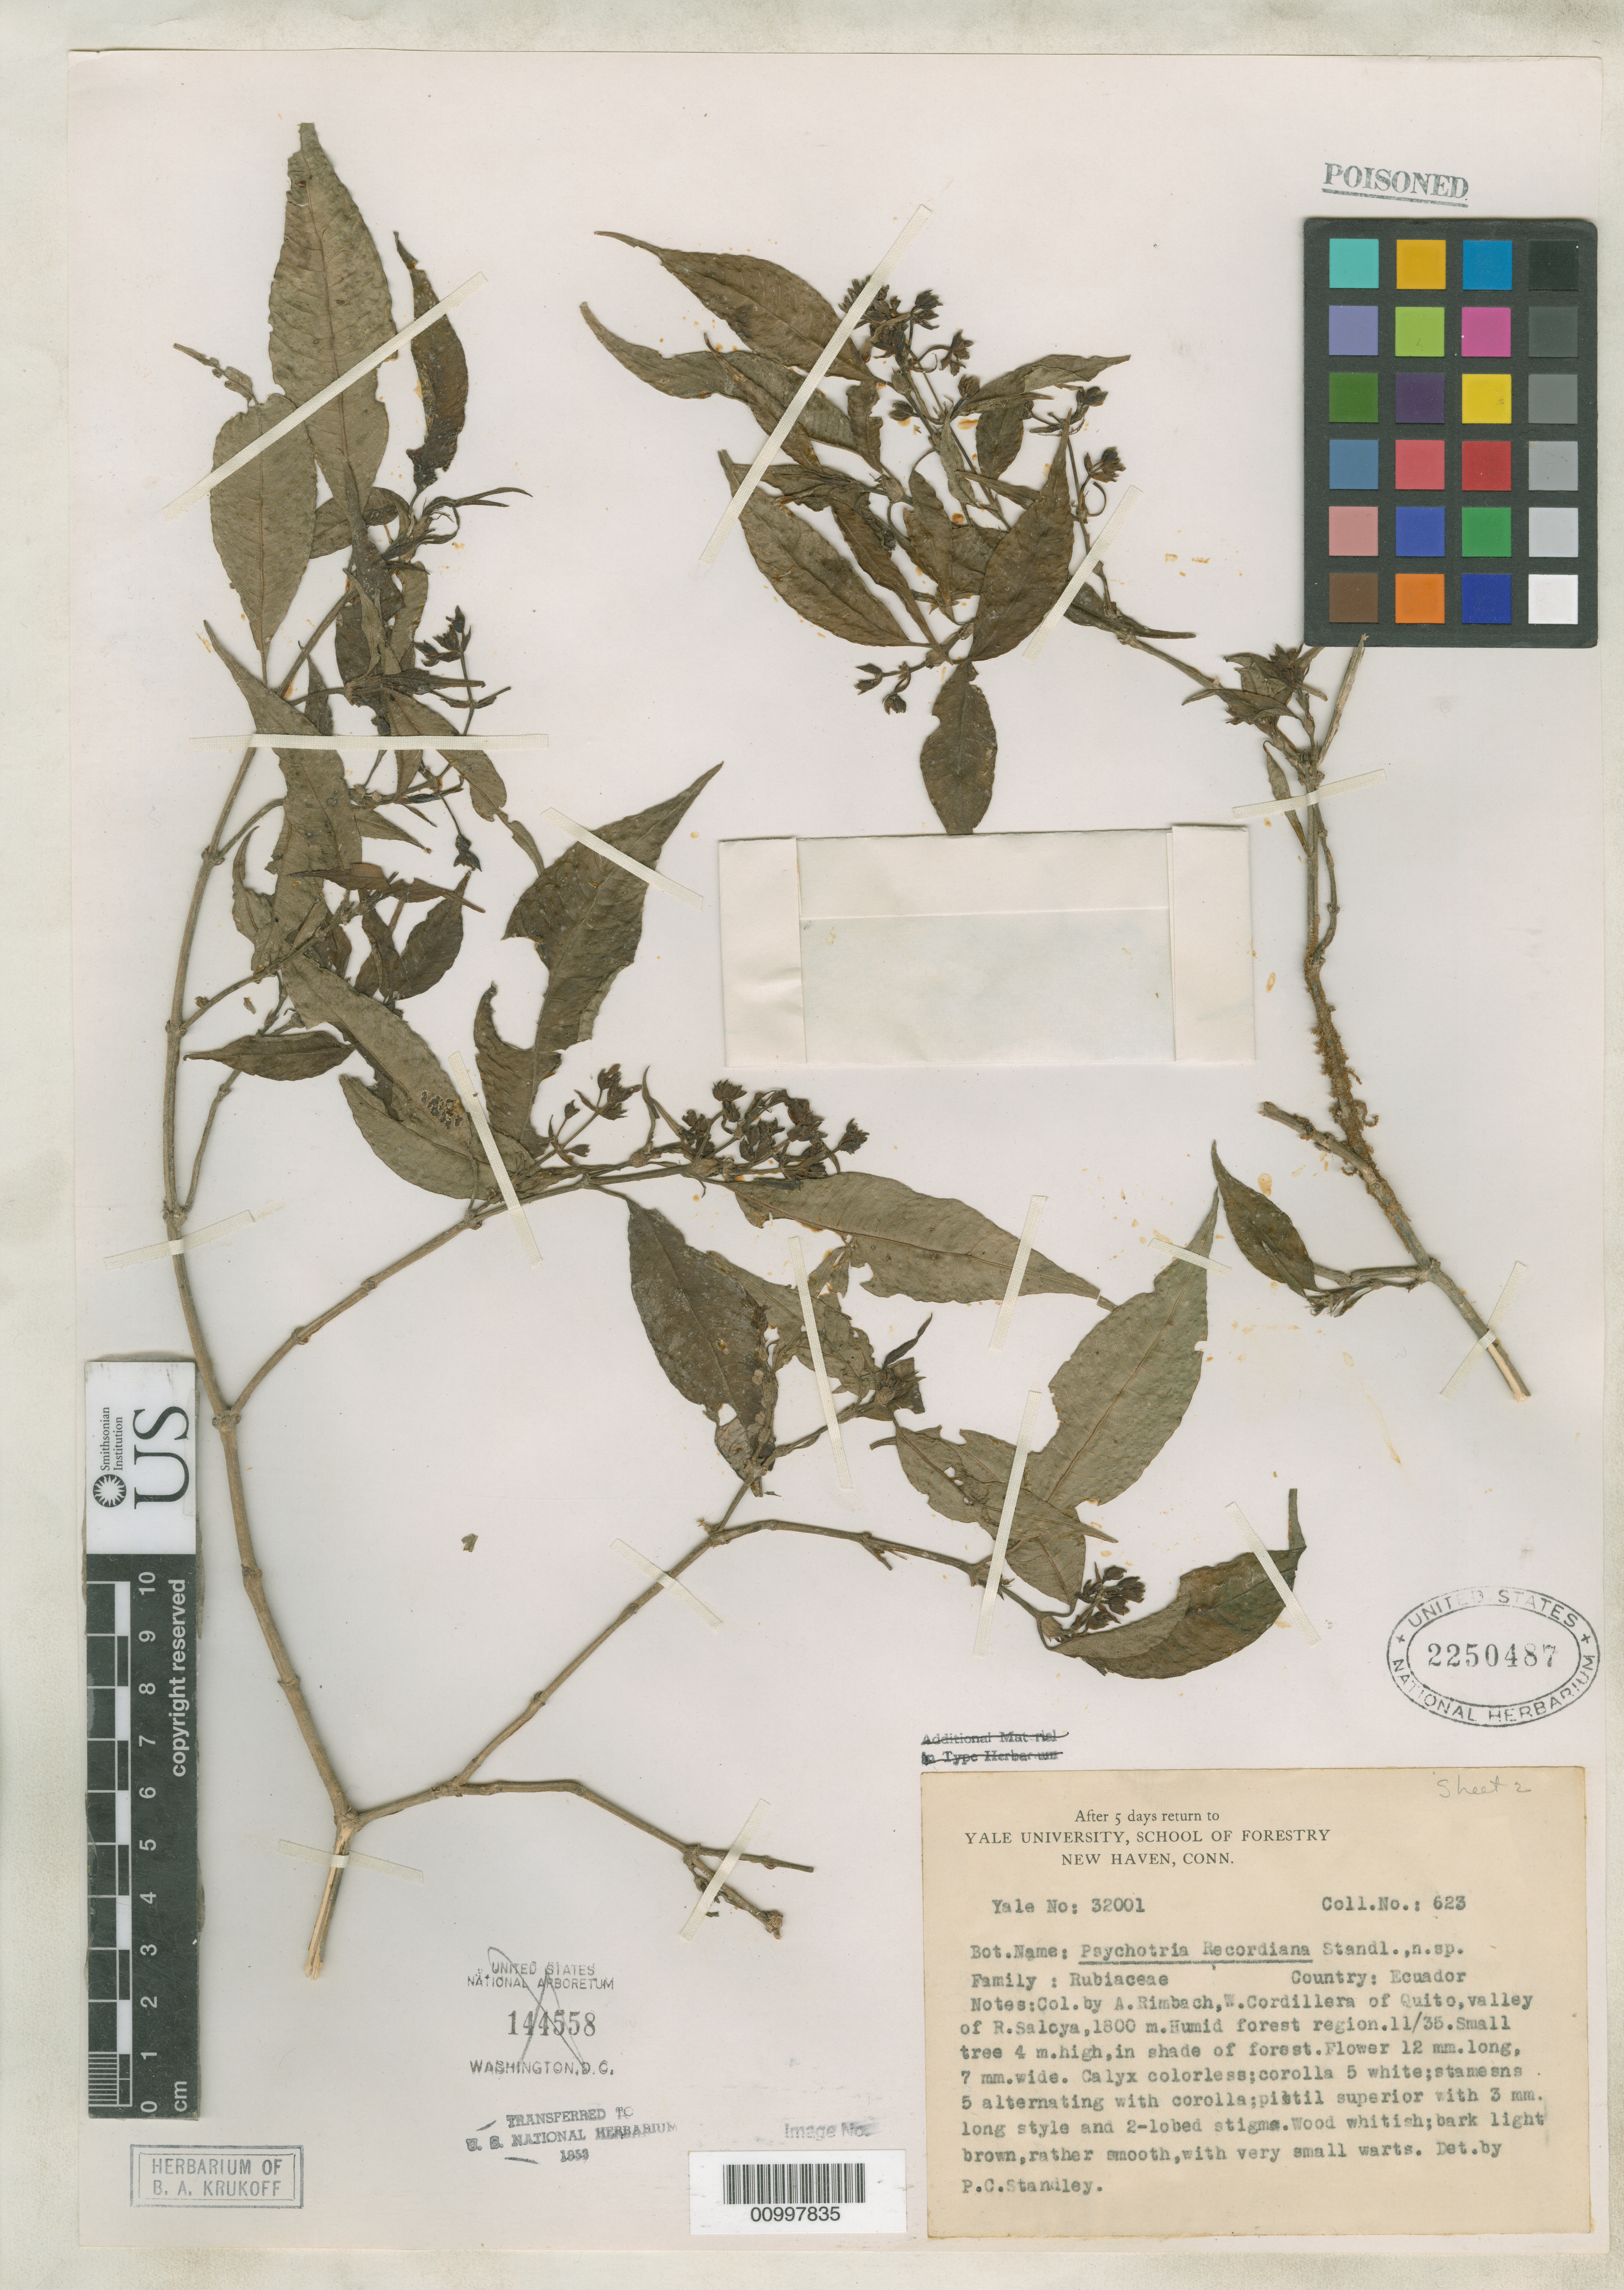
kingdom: Plantae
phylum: Tracheophyta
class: Magnoliopsida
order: Gentianales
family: Rubiaceae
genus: Psychotria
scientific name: Psychotria recordiana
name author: Standl.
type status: Isotype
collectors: A. Rimbach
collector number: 623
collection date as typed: Nov 1935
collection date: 1935-11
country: Ecuador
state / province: Pichincha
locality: W. Cordillera of Quito, valley of R. Saloya.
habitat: Humid forest region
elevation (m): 1800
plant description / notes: Specimen ex U.S. National Arboretum, transferred to U.S. National Herbarium, 1953.; Yale No. 32001.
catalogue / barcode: US 2250487